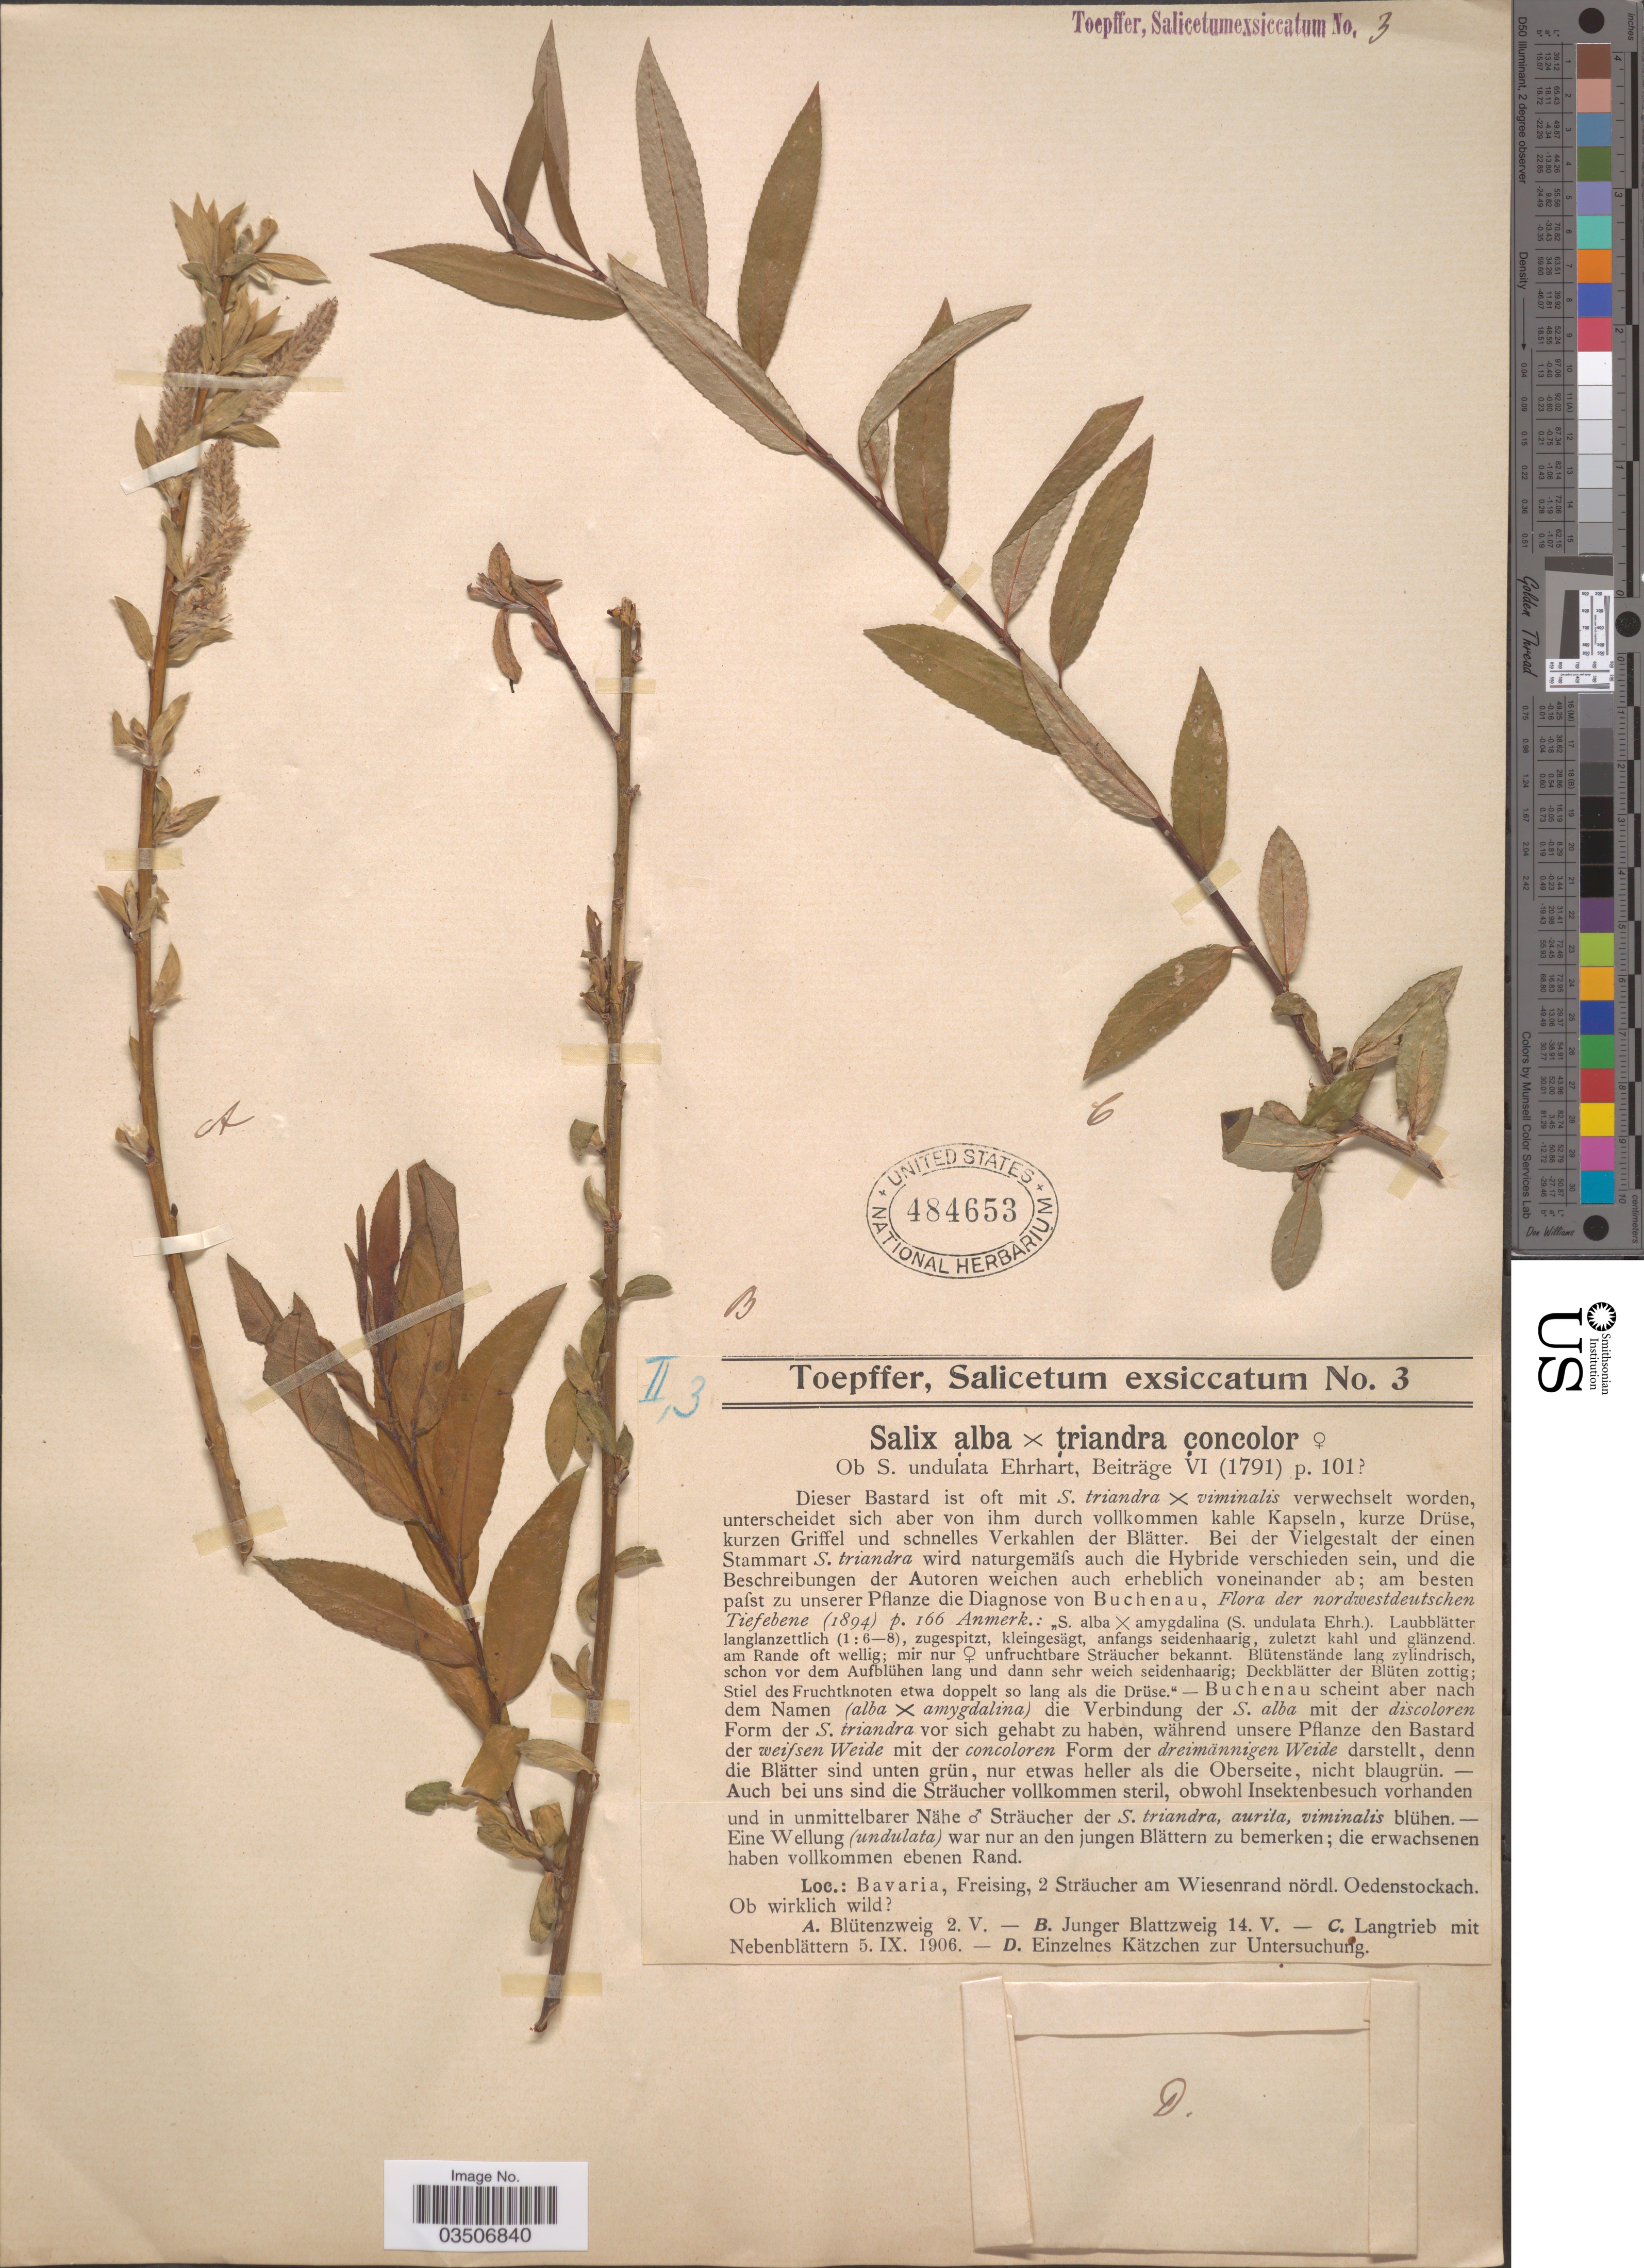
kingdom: Plantae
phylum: Tracheophyta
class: Magnoliopsida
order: Malpighiales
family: Salicaceae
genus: Salix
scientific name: Salix alba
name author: L.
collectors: A. Toepffer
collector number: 3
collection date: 1906-05-02/1906-09-05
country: Germany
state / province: Bayern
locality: Bavaria, Freising, 2 Sträucher am Wiesenrand nördl. Oedenstockach. Ob wirklich wild [unsure placement]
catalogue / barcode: US 484653